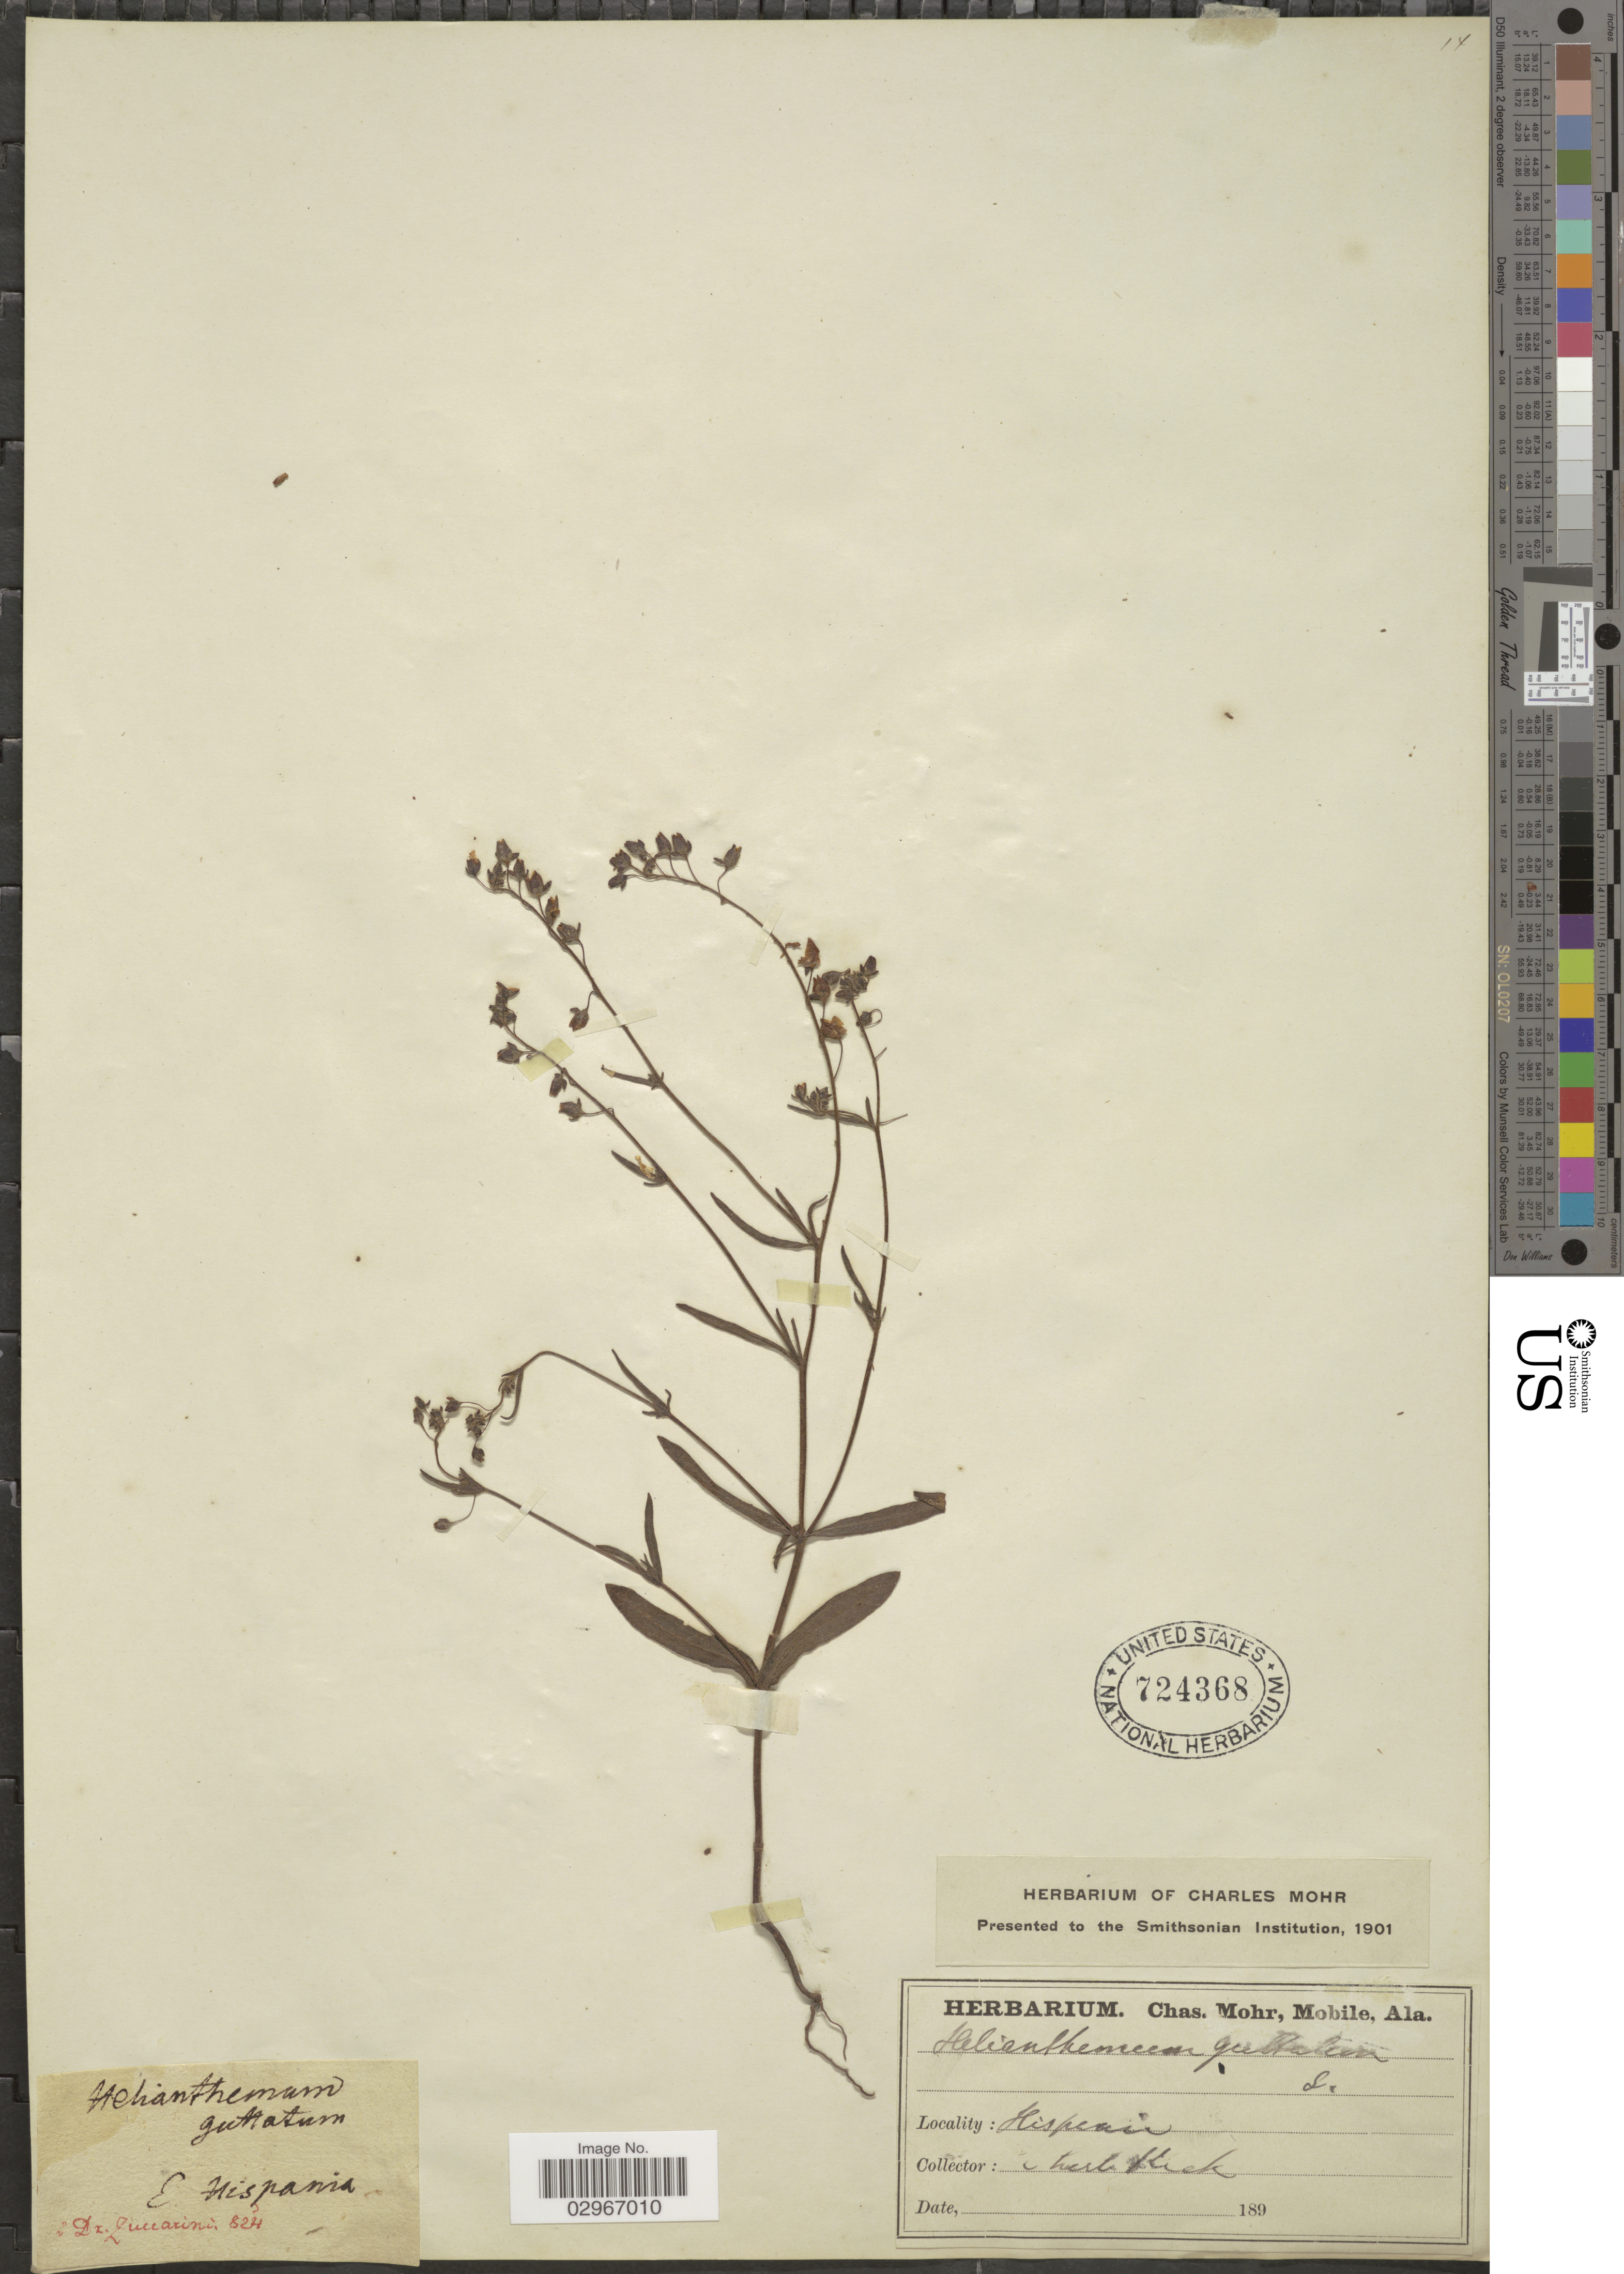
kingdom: Plantae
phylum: Tracheophyta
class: Magnoliopsida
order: Malvales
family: Cistaceae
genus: Helianthemum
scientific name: Helianthemum guttatum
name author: (L.) Mill.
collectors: Zuccarini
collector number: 824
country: Spain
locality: E. Hispania.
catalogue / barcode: US 724368